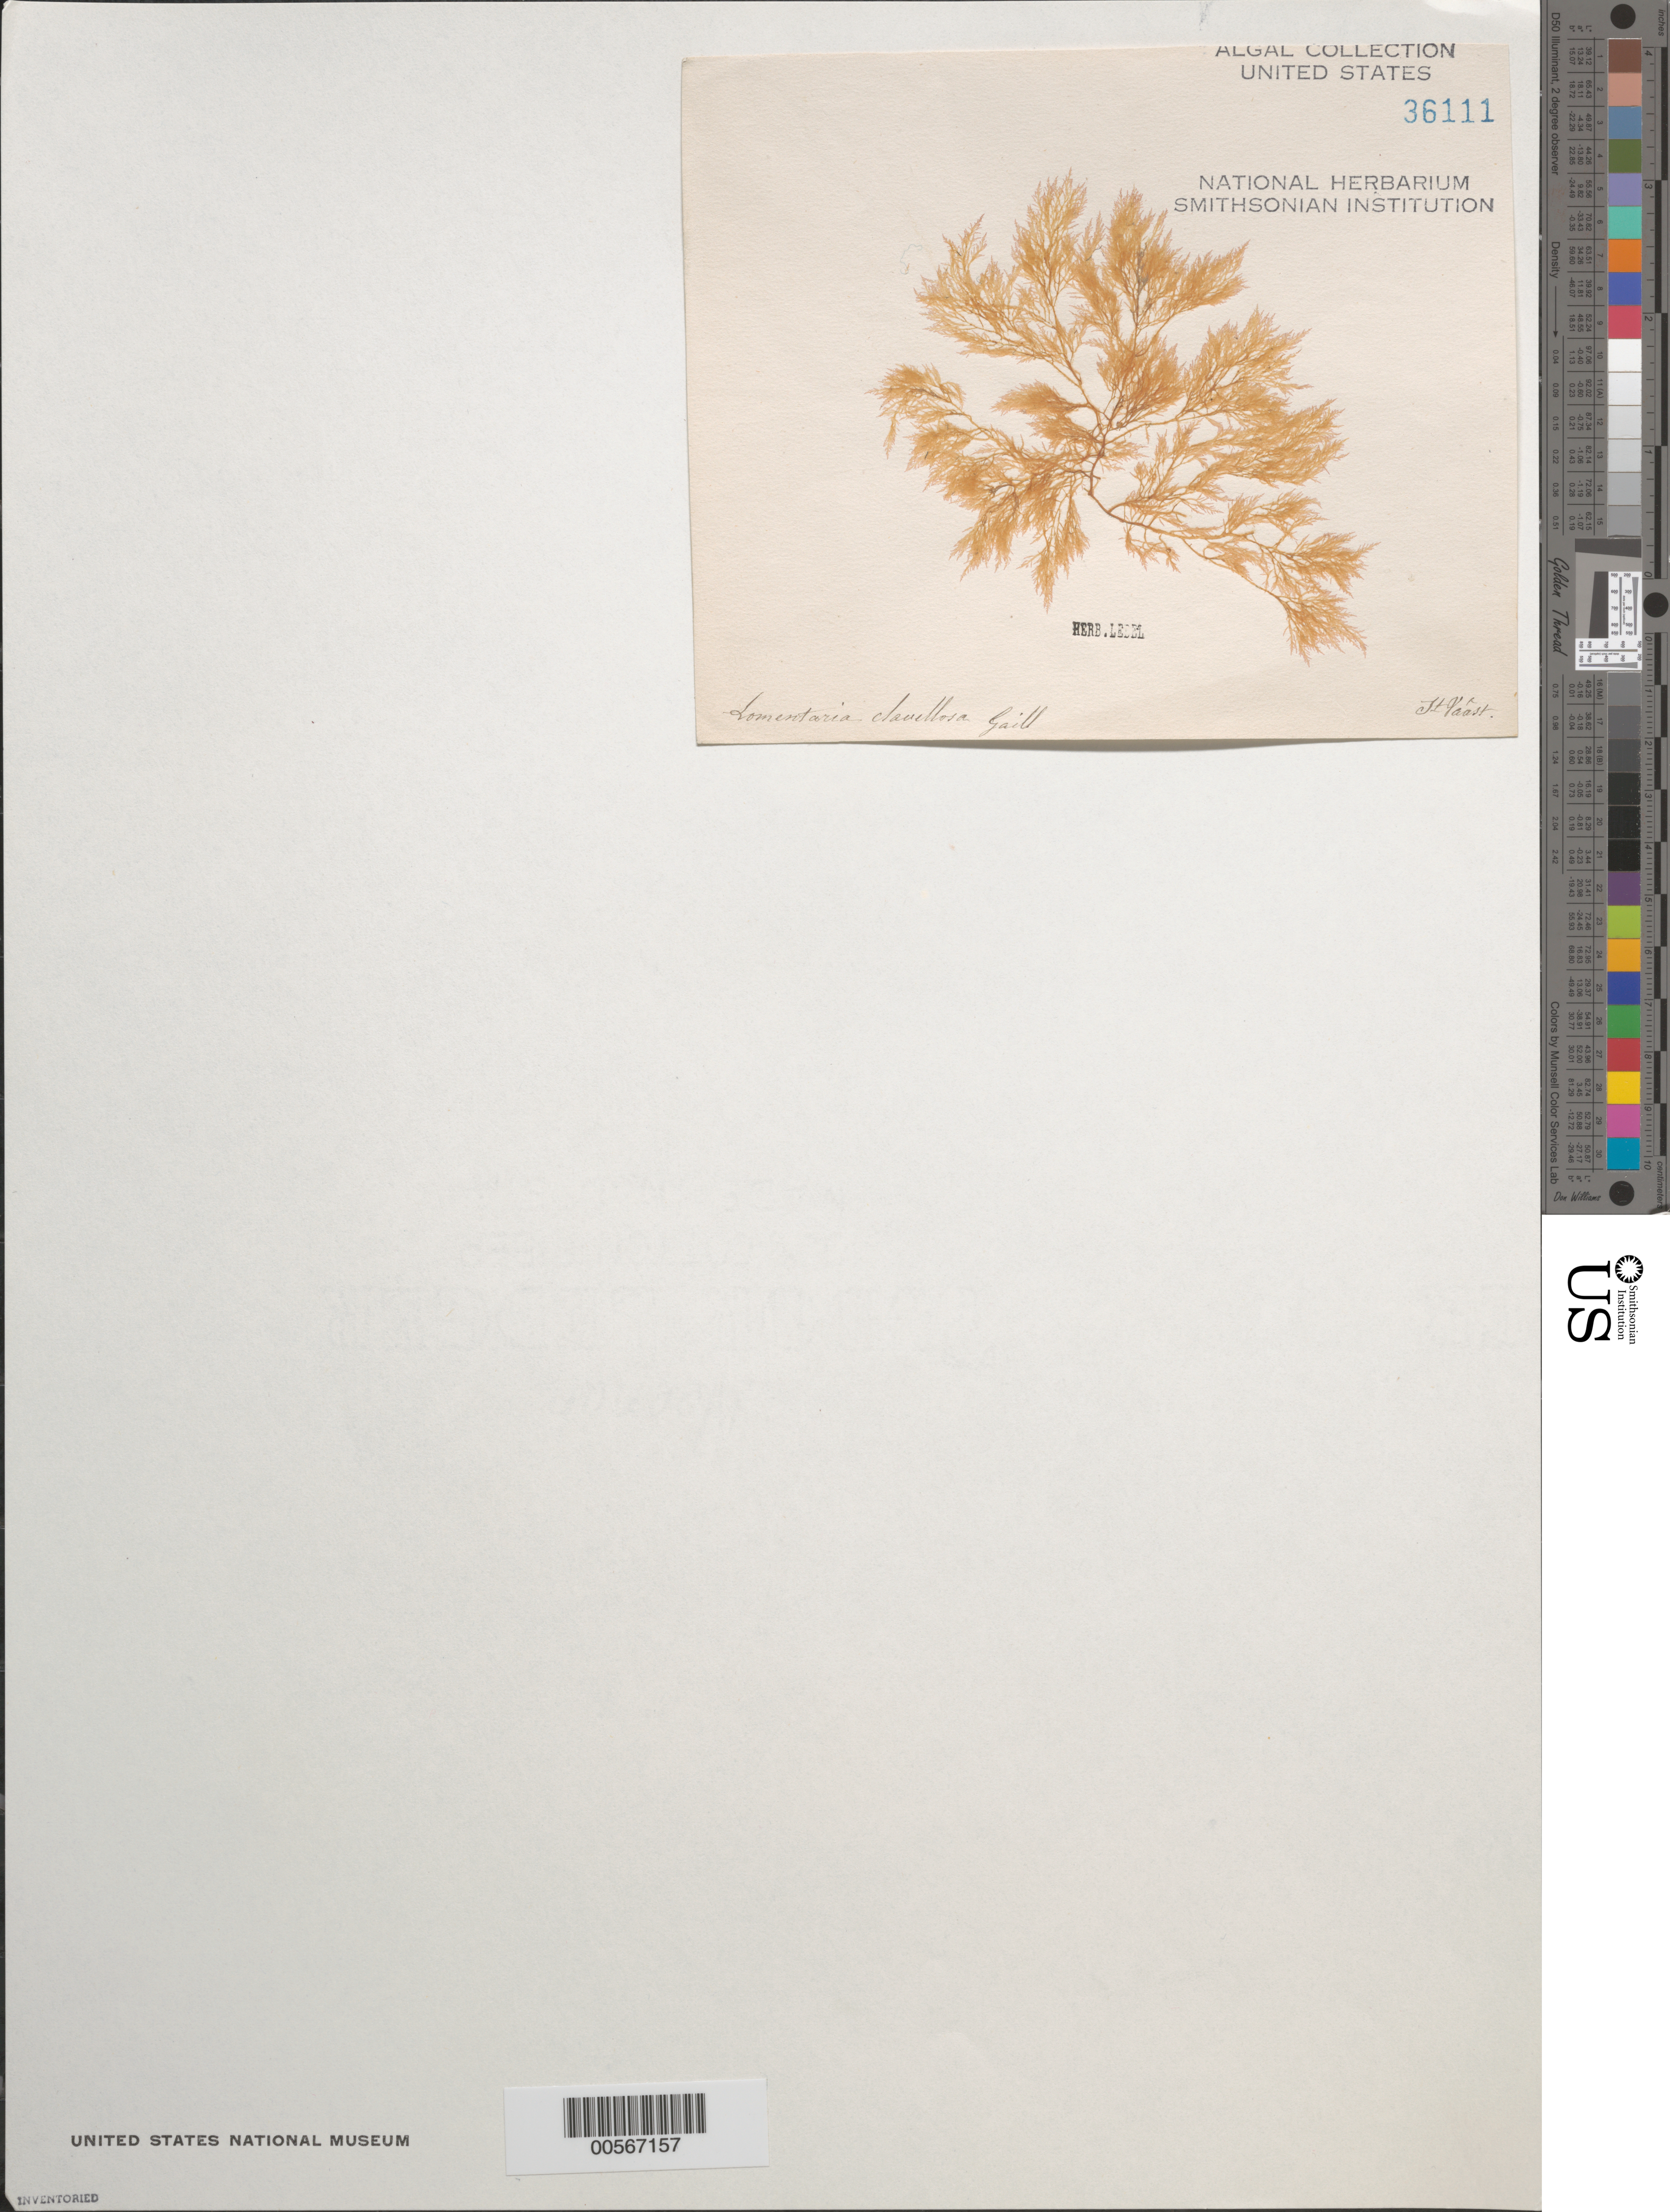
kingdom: Plantae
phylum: Rhodophyta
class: Florideophyceae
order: Rhodymeniales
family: Lomentariaceae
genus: Lomentaria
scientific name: Lomentaria clavellosa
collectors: J. Lebel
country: France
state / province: Normandie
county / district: Manche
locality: St. vaast-la-hougue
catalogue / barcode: US 36111